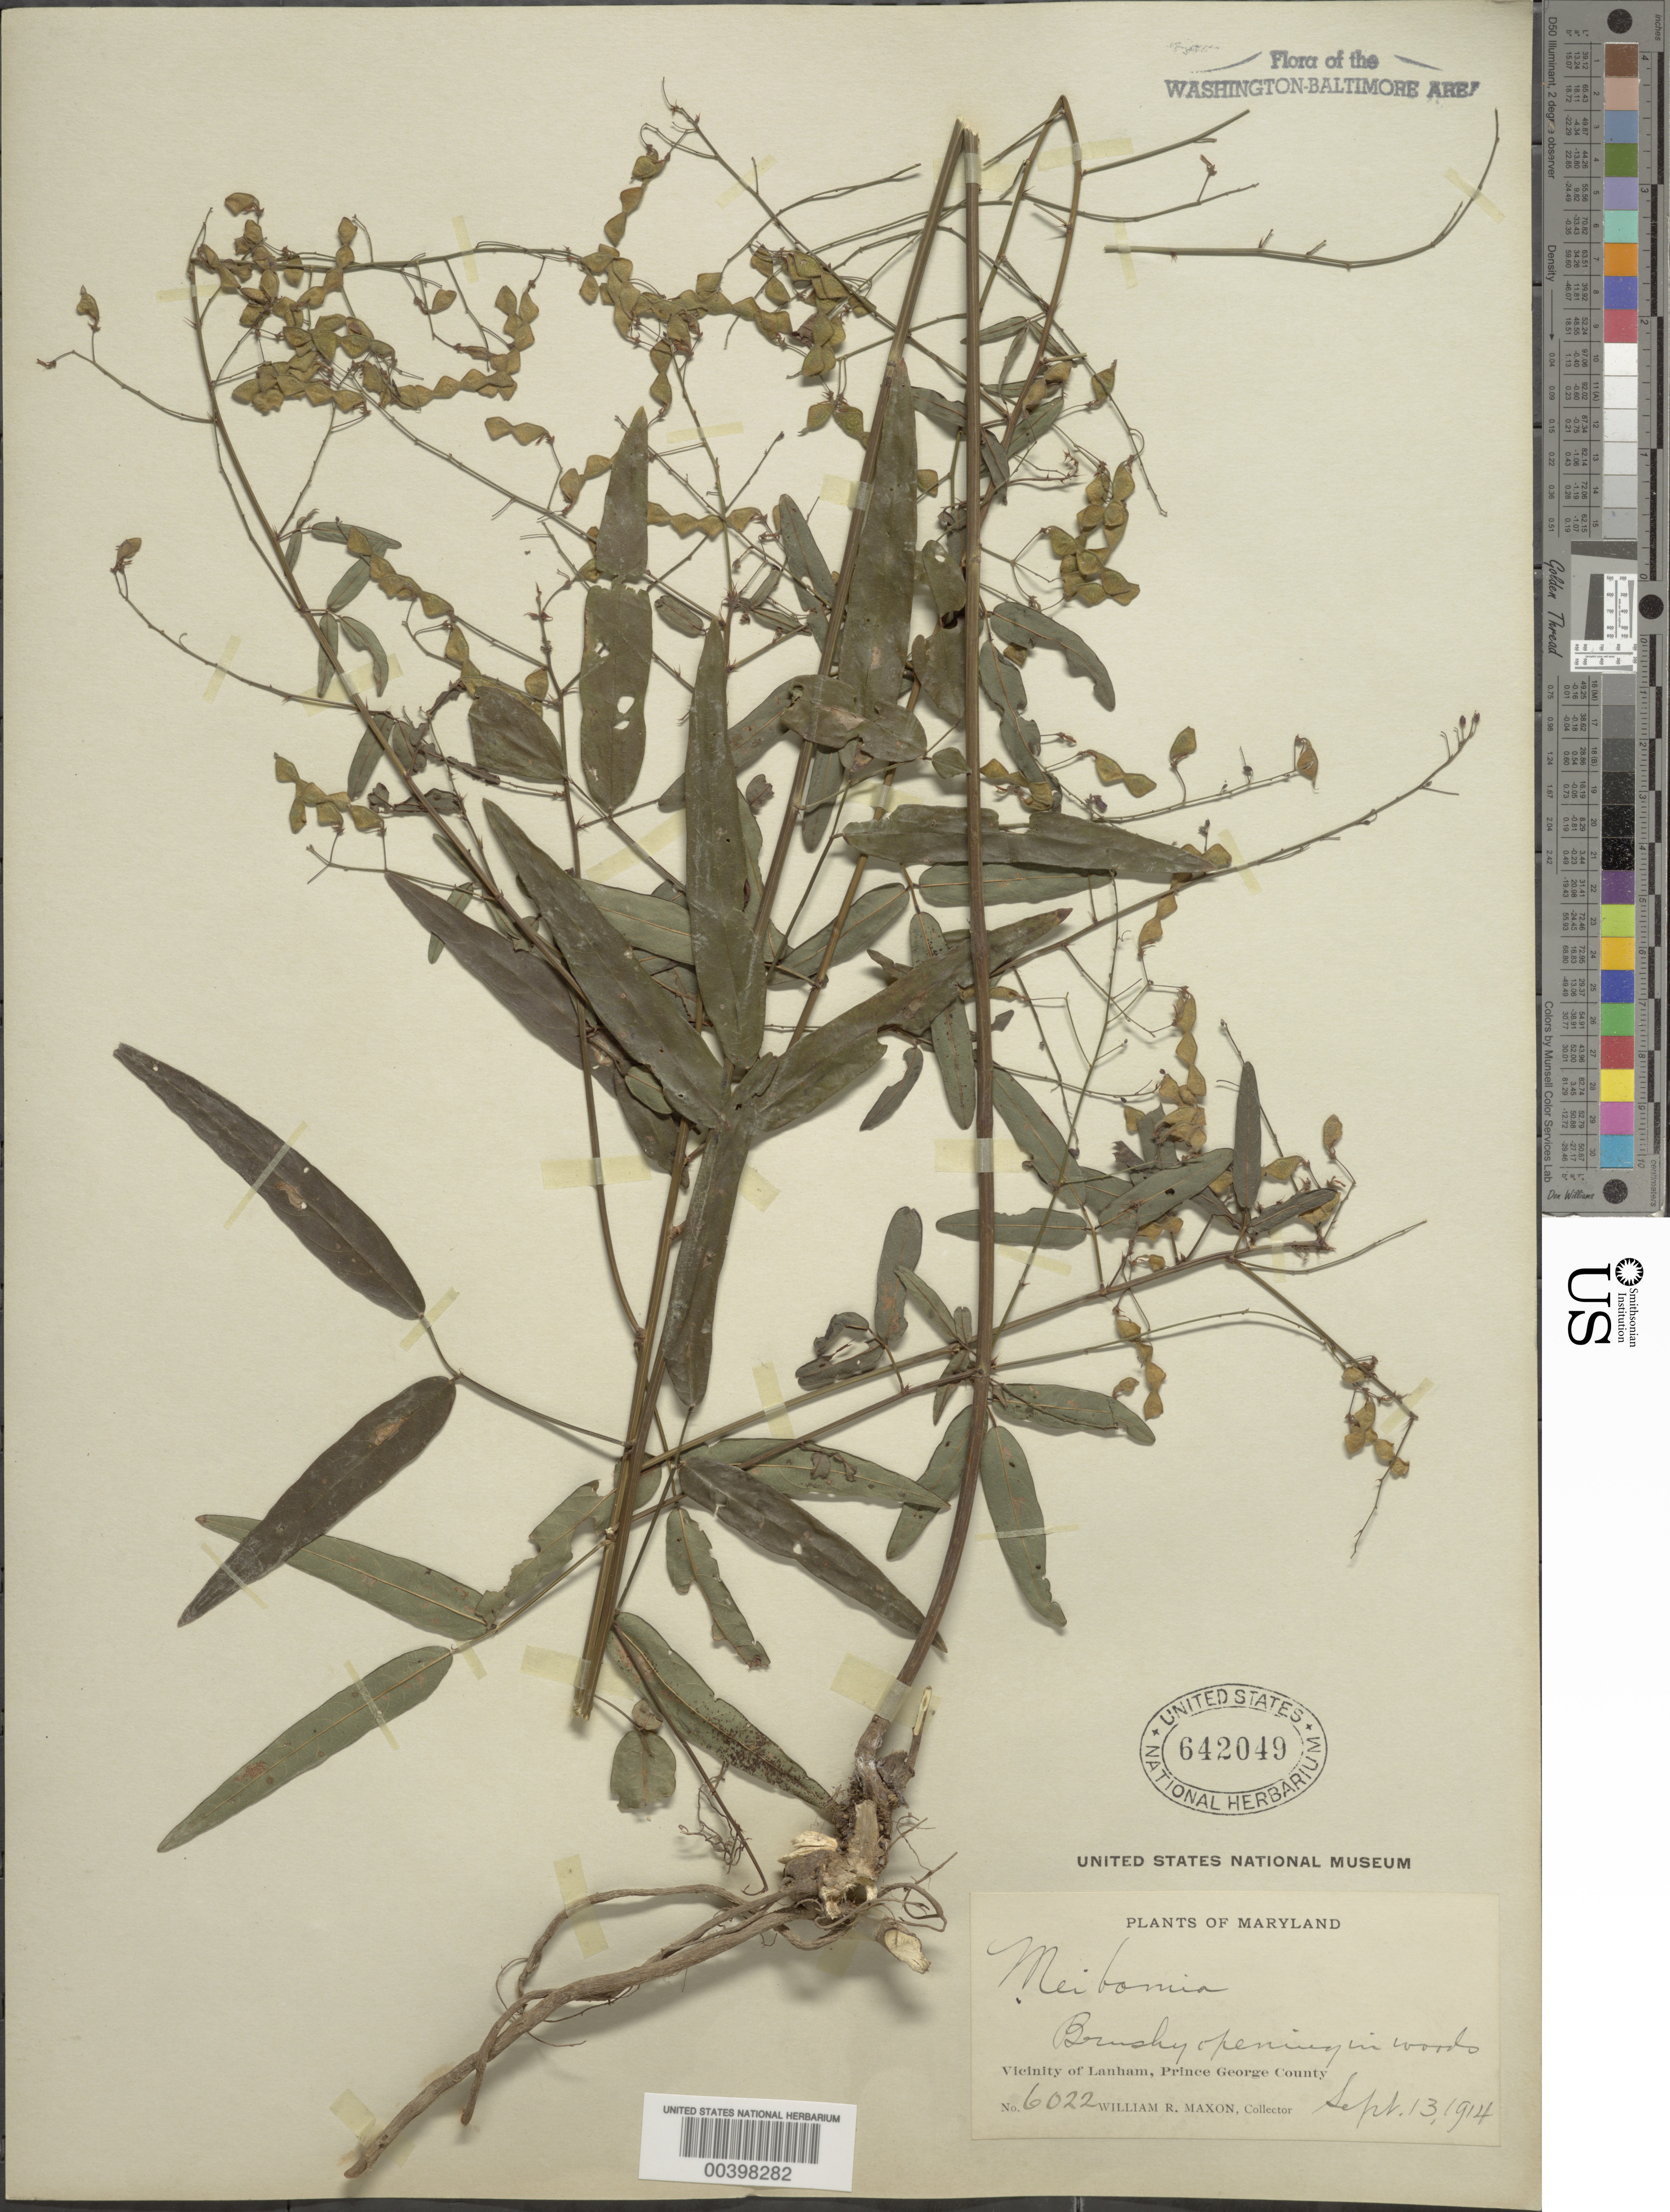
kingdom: Plantae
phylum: Tracheophyta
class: Magnoliopsida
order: Fabales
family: Fabaceae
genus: Desmodium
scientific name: Desmodium paniculatum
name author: (L.) DC.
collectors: W. R. Maxon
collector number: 6022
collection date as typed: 13 Sep 1914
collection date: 1914-09-13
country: United States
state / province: Maryland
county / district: Prince George's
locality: Lanham vicinity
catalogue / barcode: US 642049